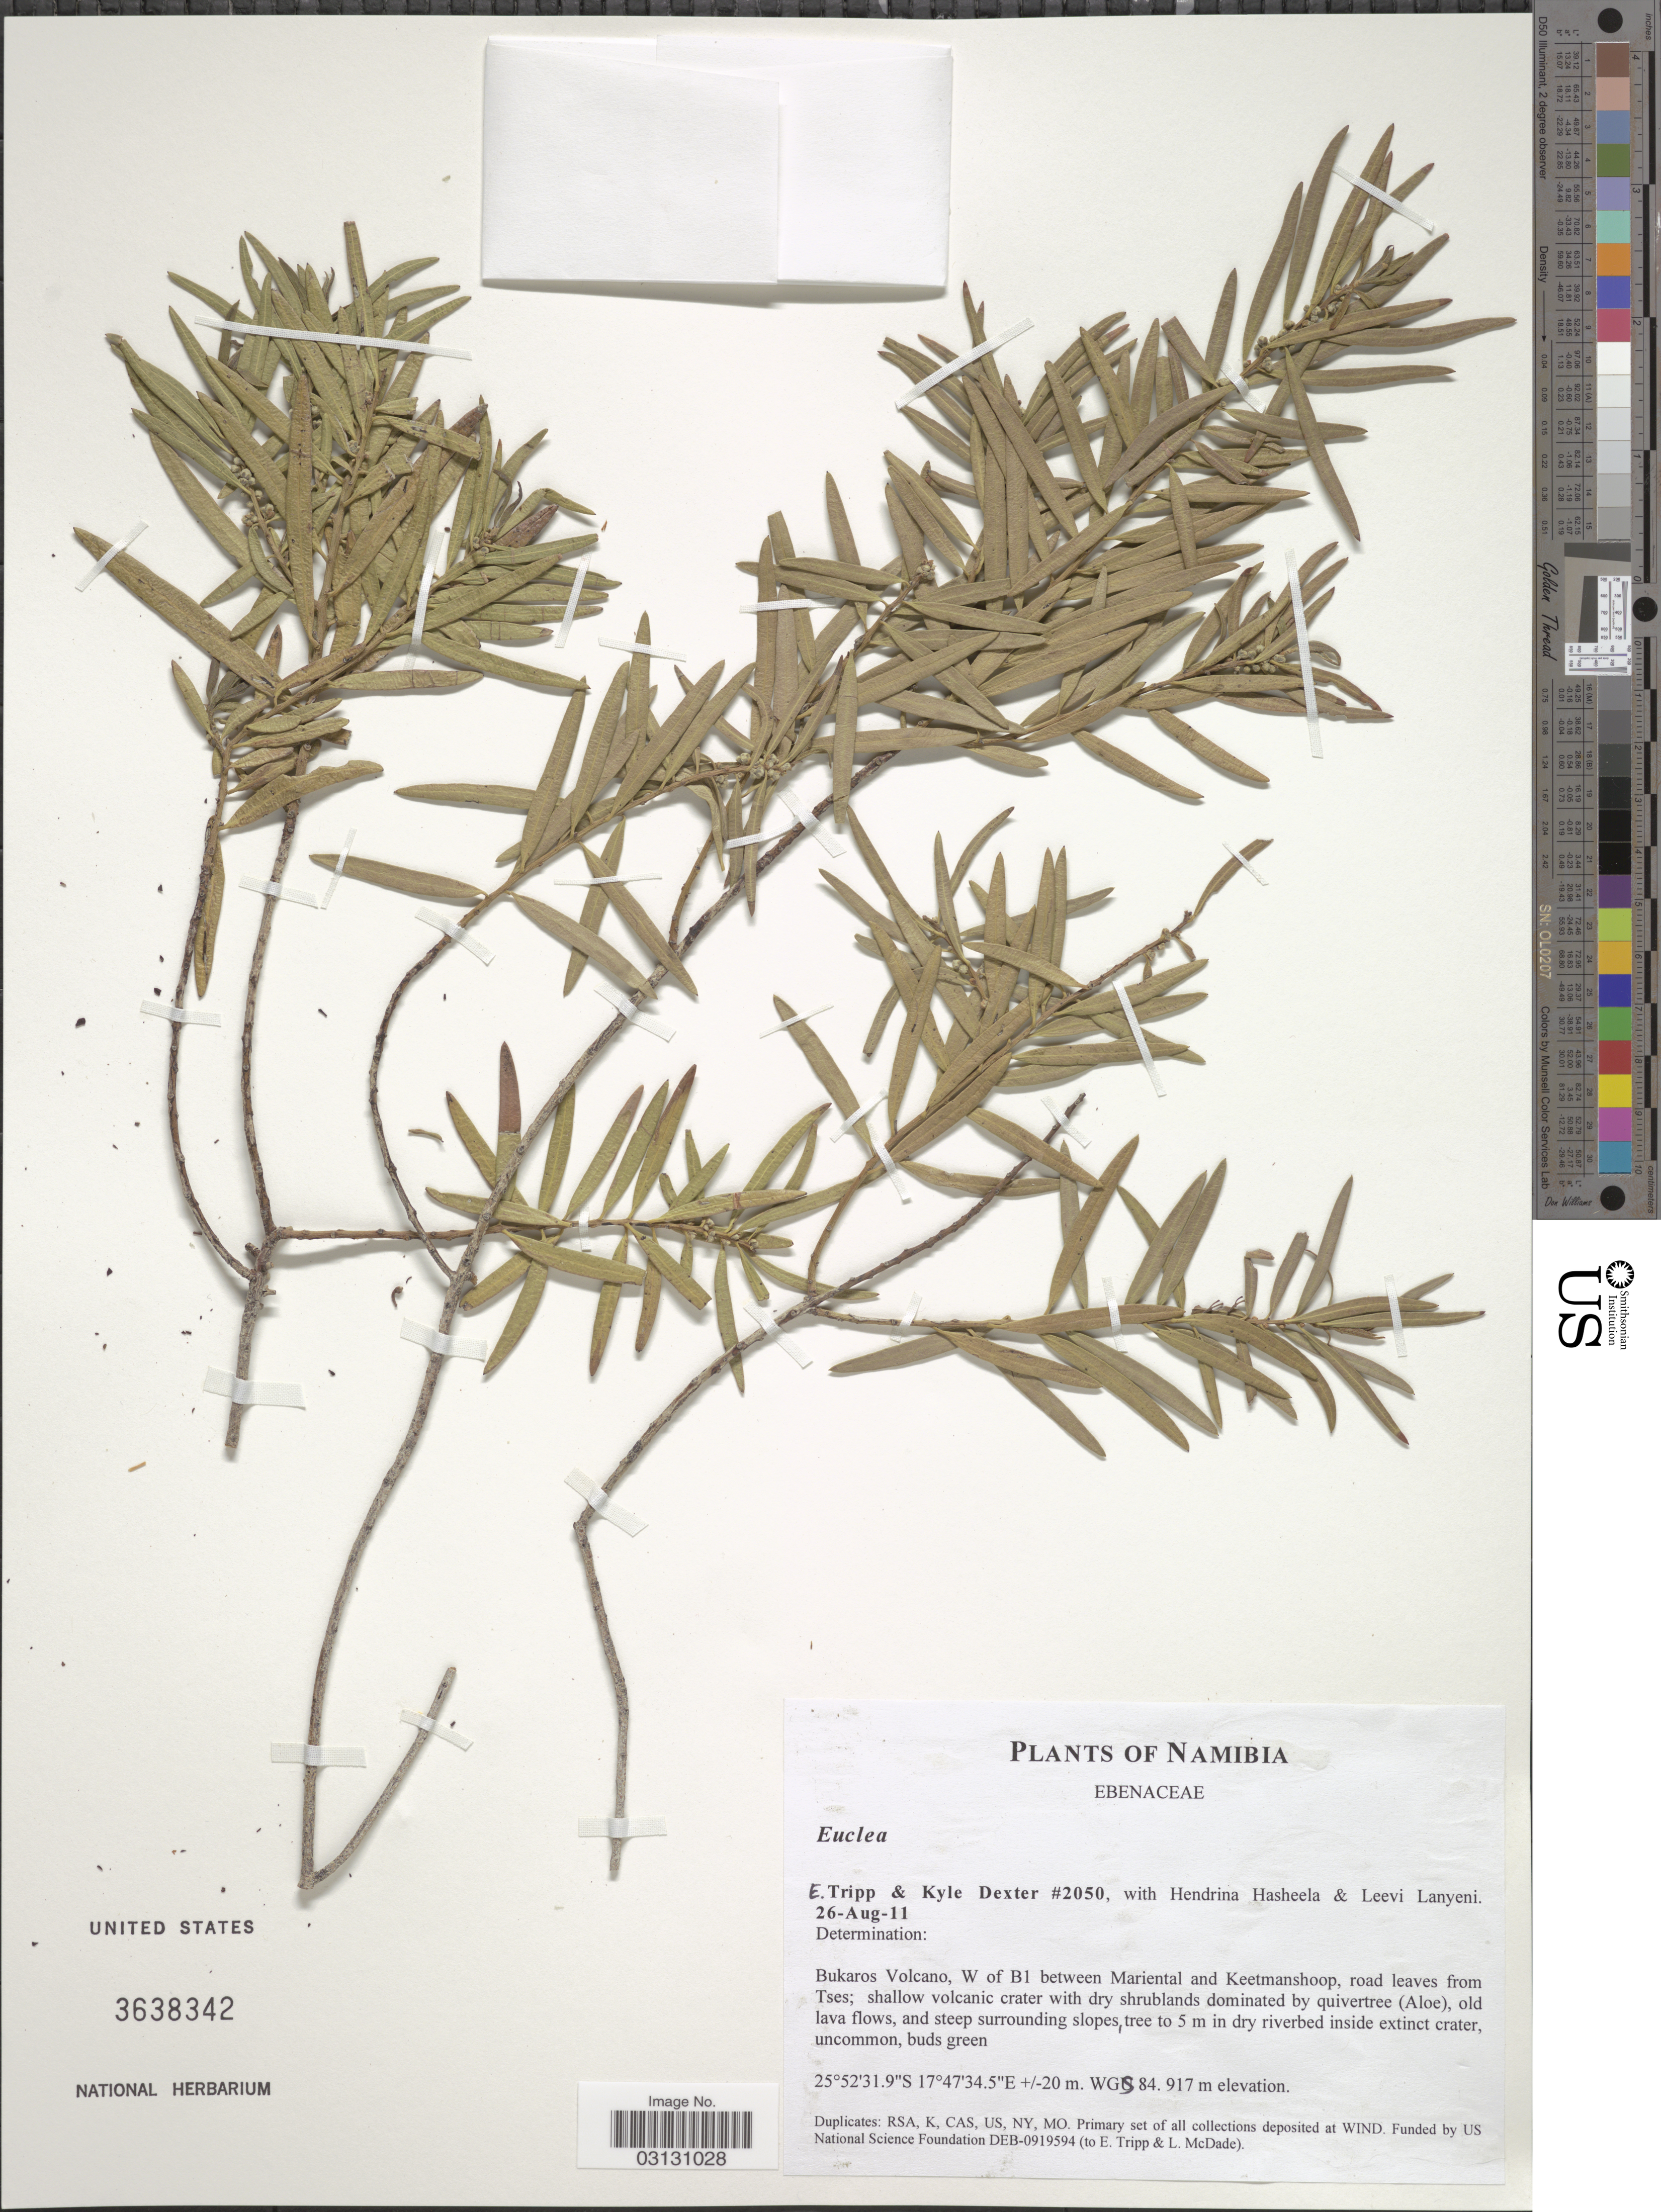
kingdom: Plantae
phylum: Tracheophyta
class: Magnoliopsida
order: Ericales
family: Ebenaceae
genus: Euclea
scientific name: Euclea sp.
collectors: E. Tripp, K. Dexter, H. Hasheela & L. Lanyeni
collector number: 2050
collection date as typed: Transcribed d/m/y: 26/8/11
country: Namibia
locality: Bukaros Volcano, W of B1 between Mariental and Keetmanshoop, road leaves from Tses.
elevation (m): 917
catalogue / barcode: US 3638342